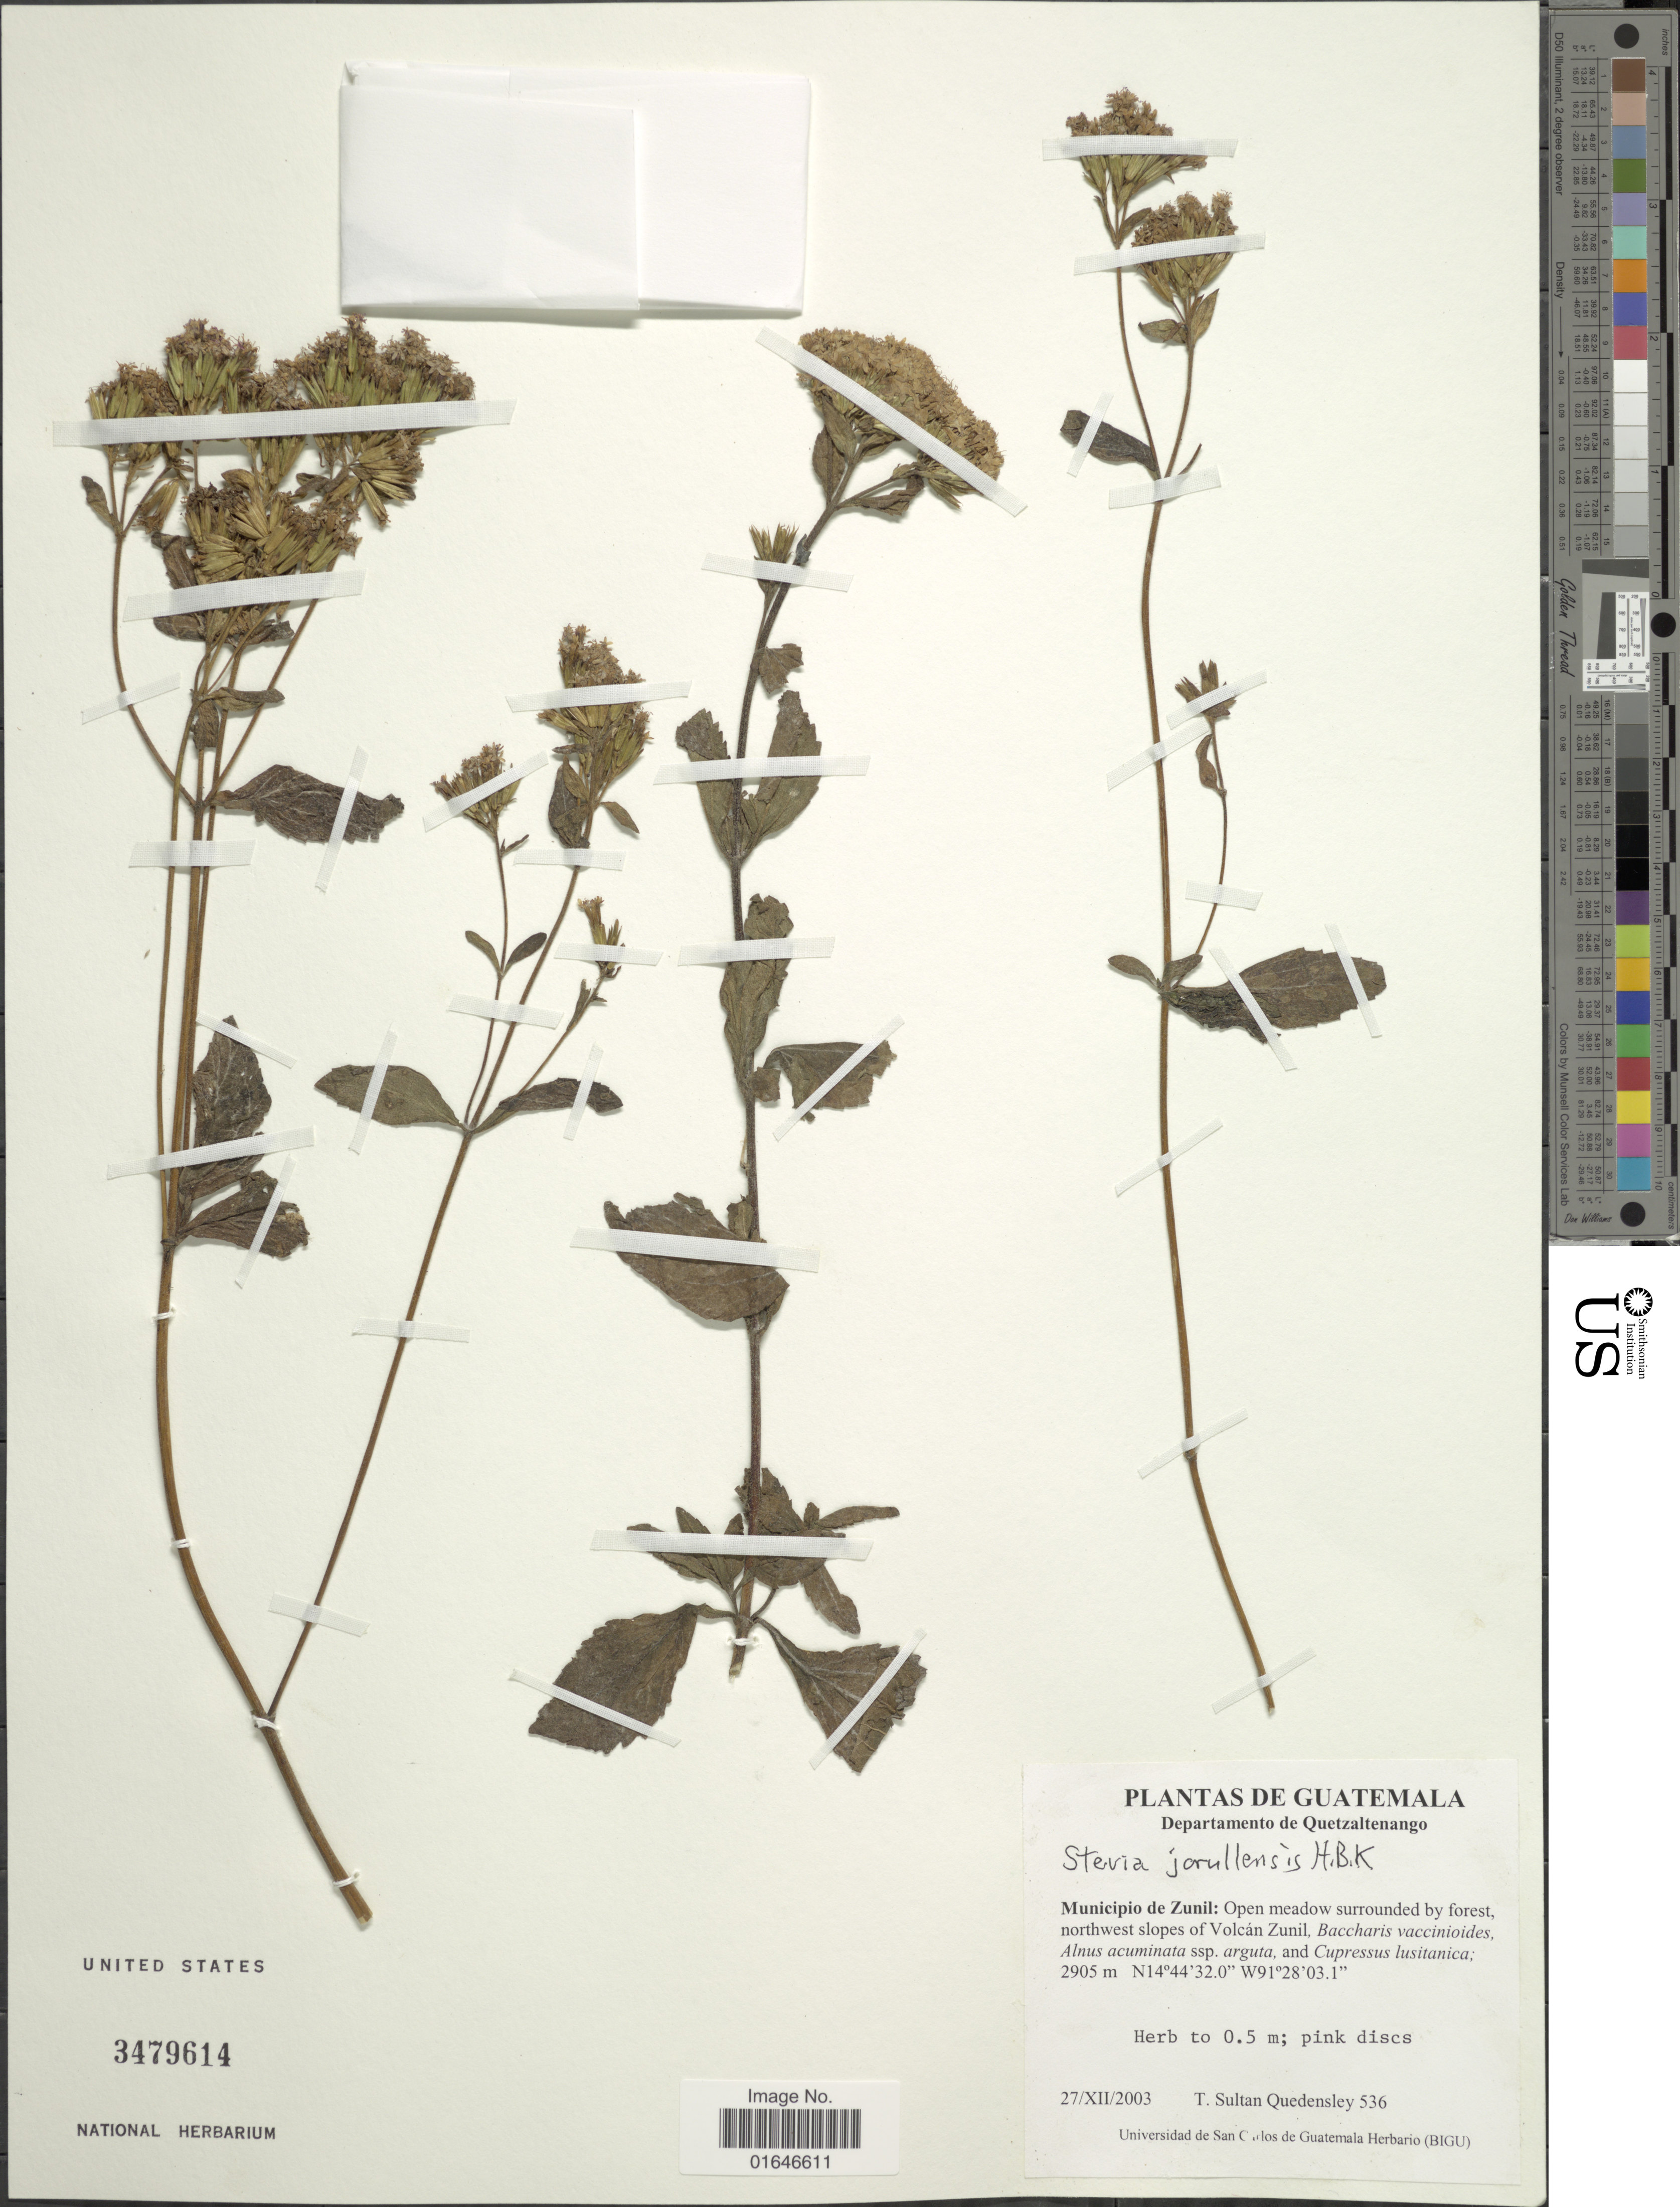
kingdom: Plantae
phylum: Tracheophyta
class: Magnoliopsida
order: Asterales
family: Asteraceae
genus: Stevia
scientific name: Stevia jorullensis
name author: Kunth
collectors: T. S. Quedensley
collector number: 536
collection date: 2003-12-27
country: Guatemala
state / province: Guatemala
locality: Departemento de Quetzaltenango, Municipio de Zunil: Open meadow surrounded by forest northwest slopes of Volcan Zunil.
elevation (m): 2905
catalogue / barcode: US 3479614